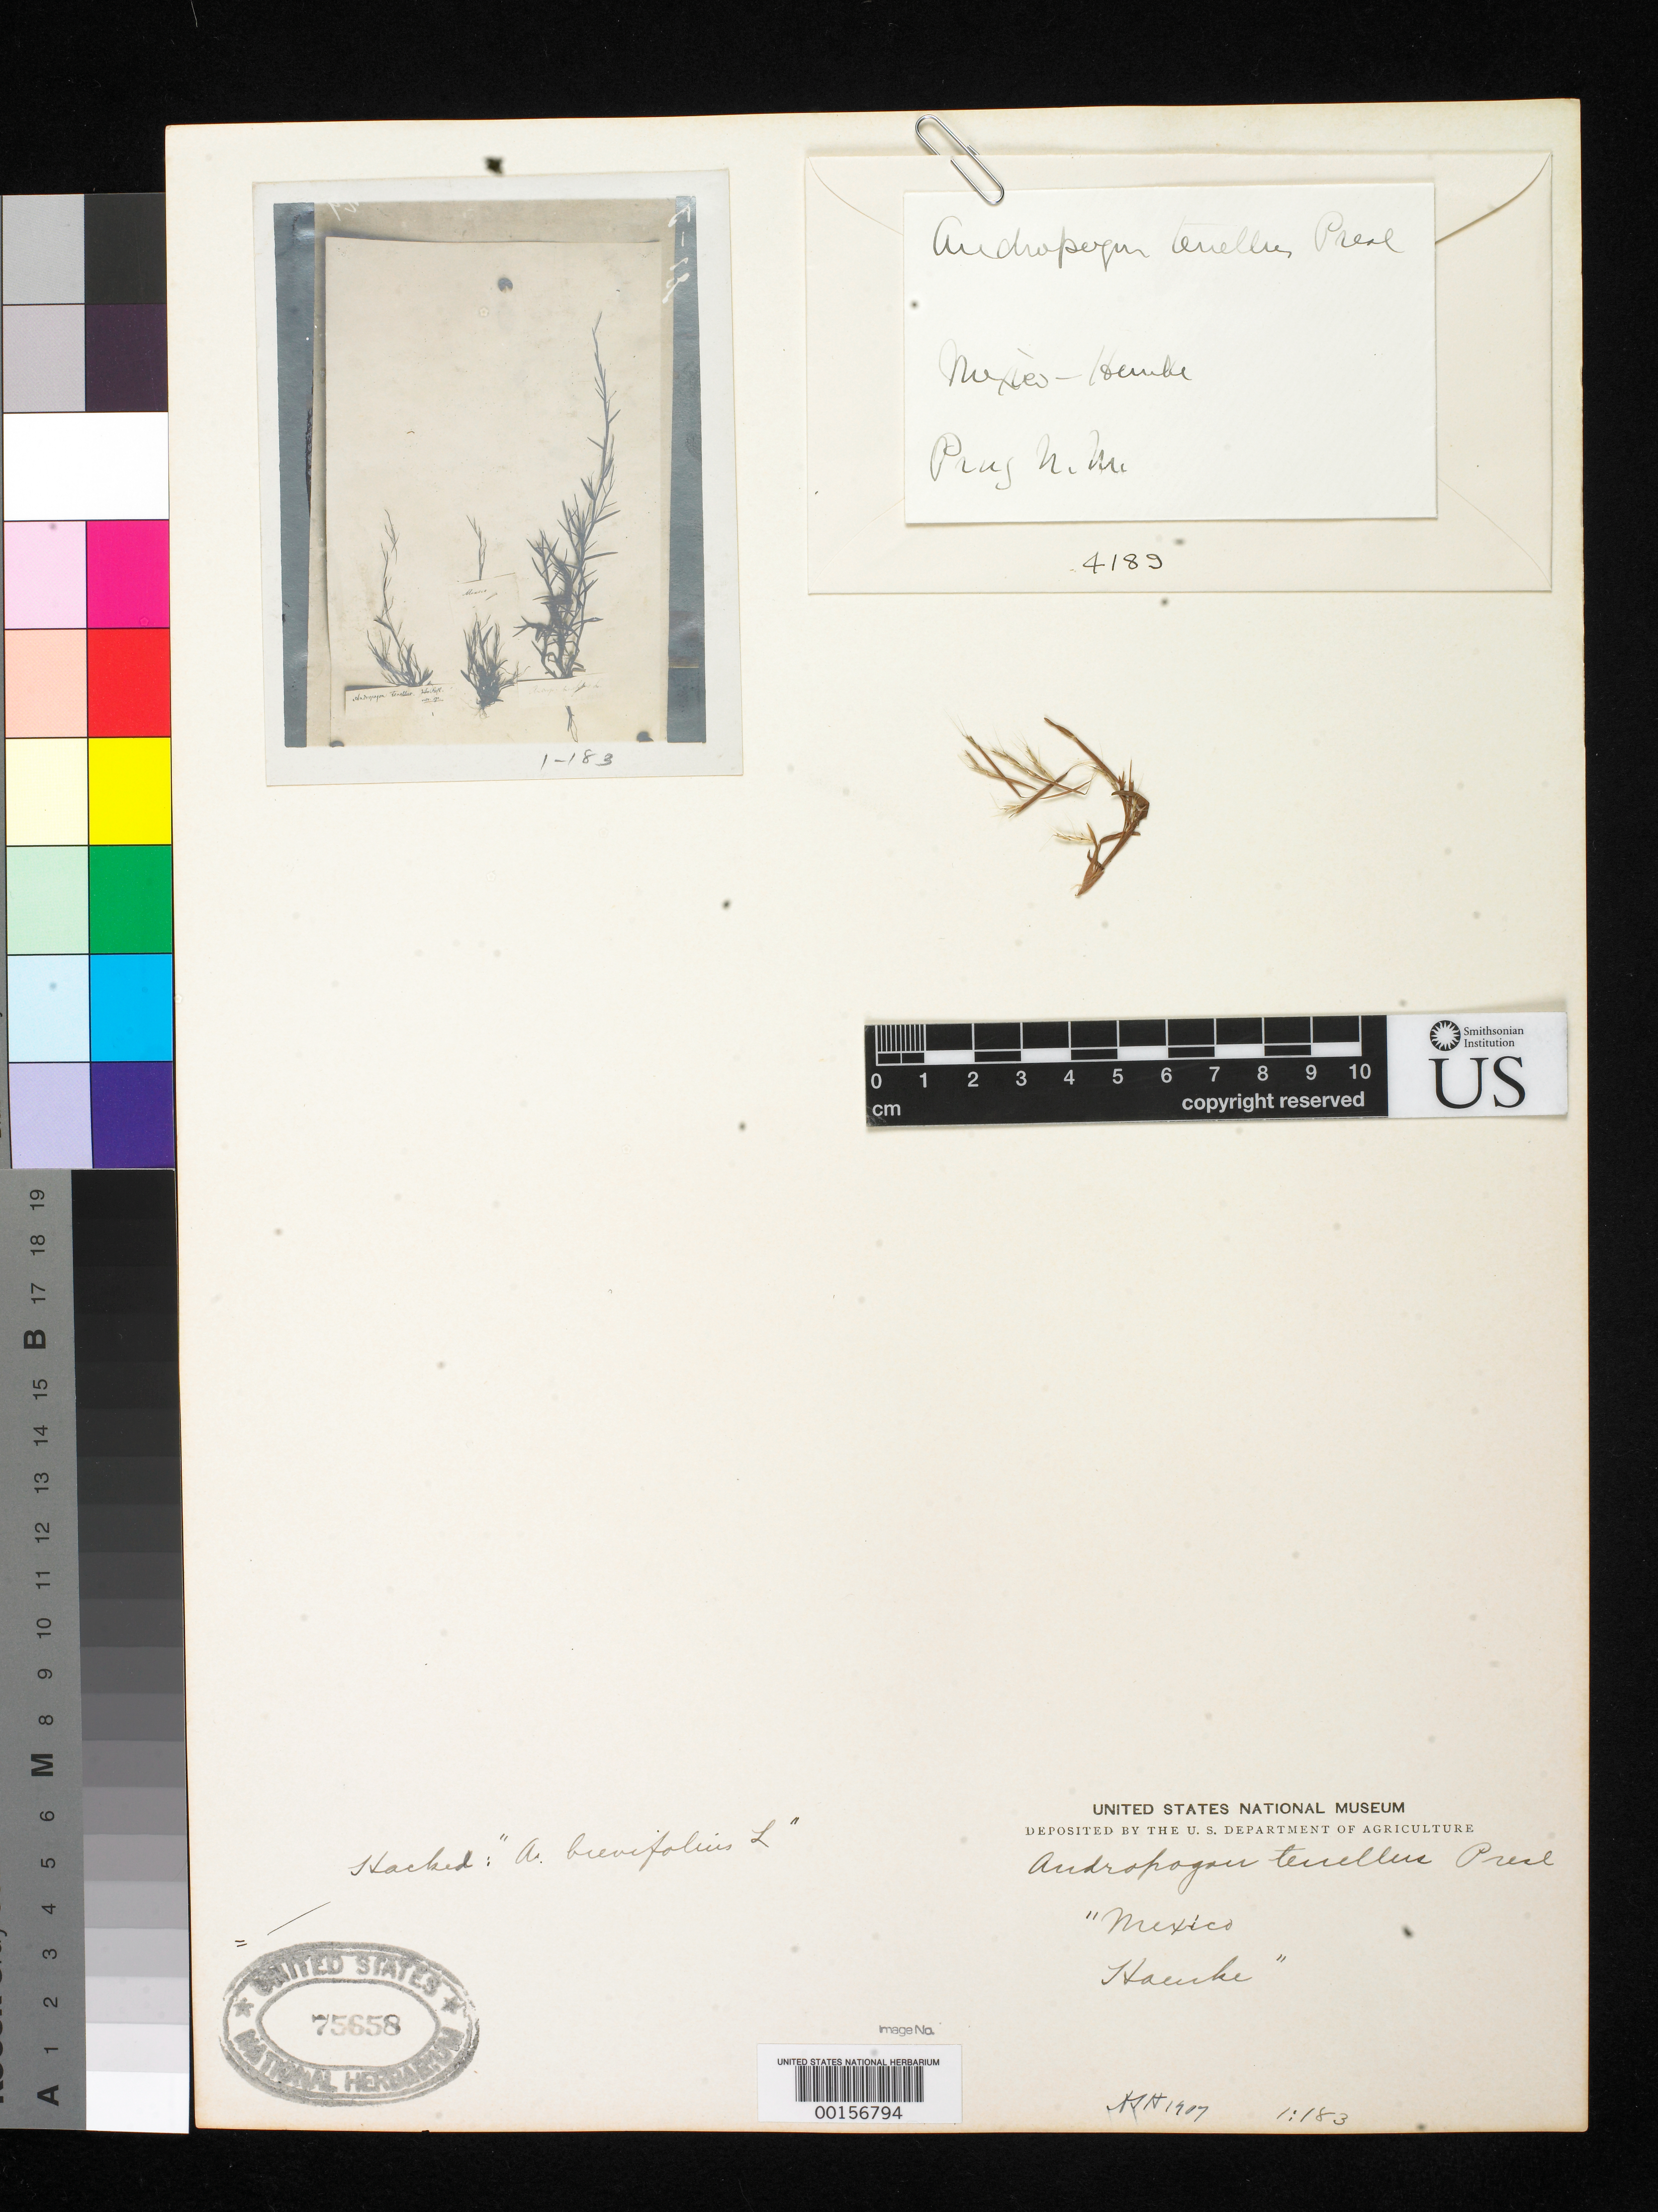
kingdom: Plantae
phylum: Tracheophyta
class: Liliopsida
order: Poales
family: Poaceae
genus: Andropogon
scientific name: Andropogon tenellus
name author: C. Presl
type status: Type Fragment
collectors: T. P. X. Haenke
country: Mexico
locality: E of Monserrat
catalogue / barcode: US 75658